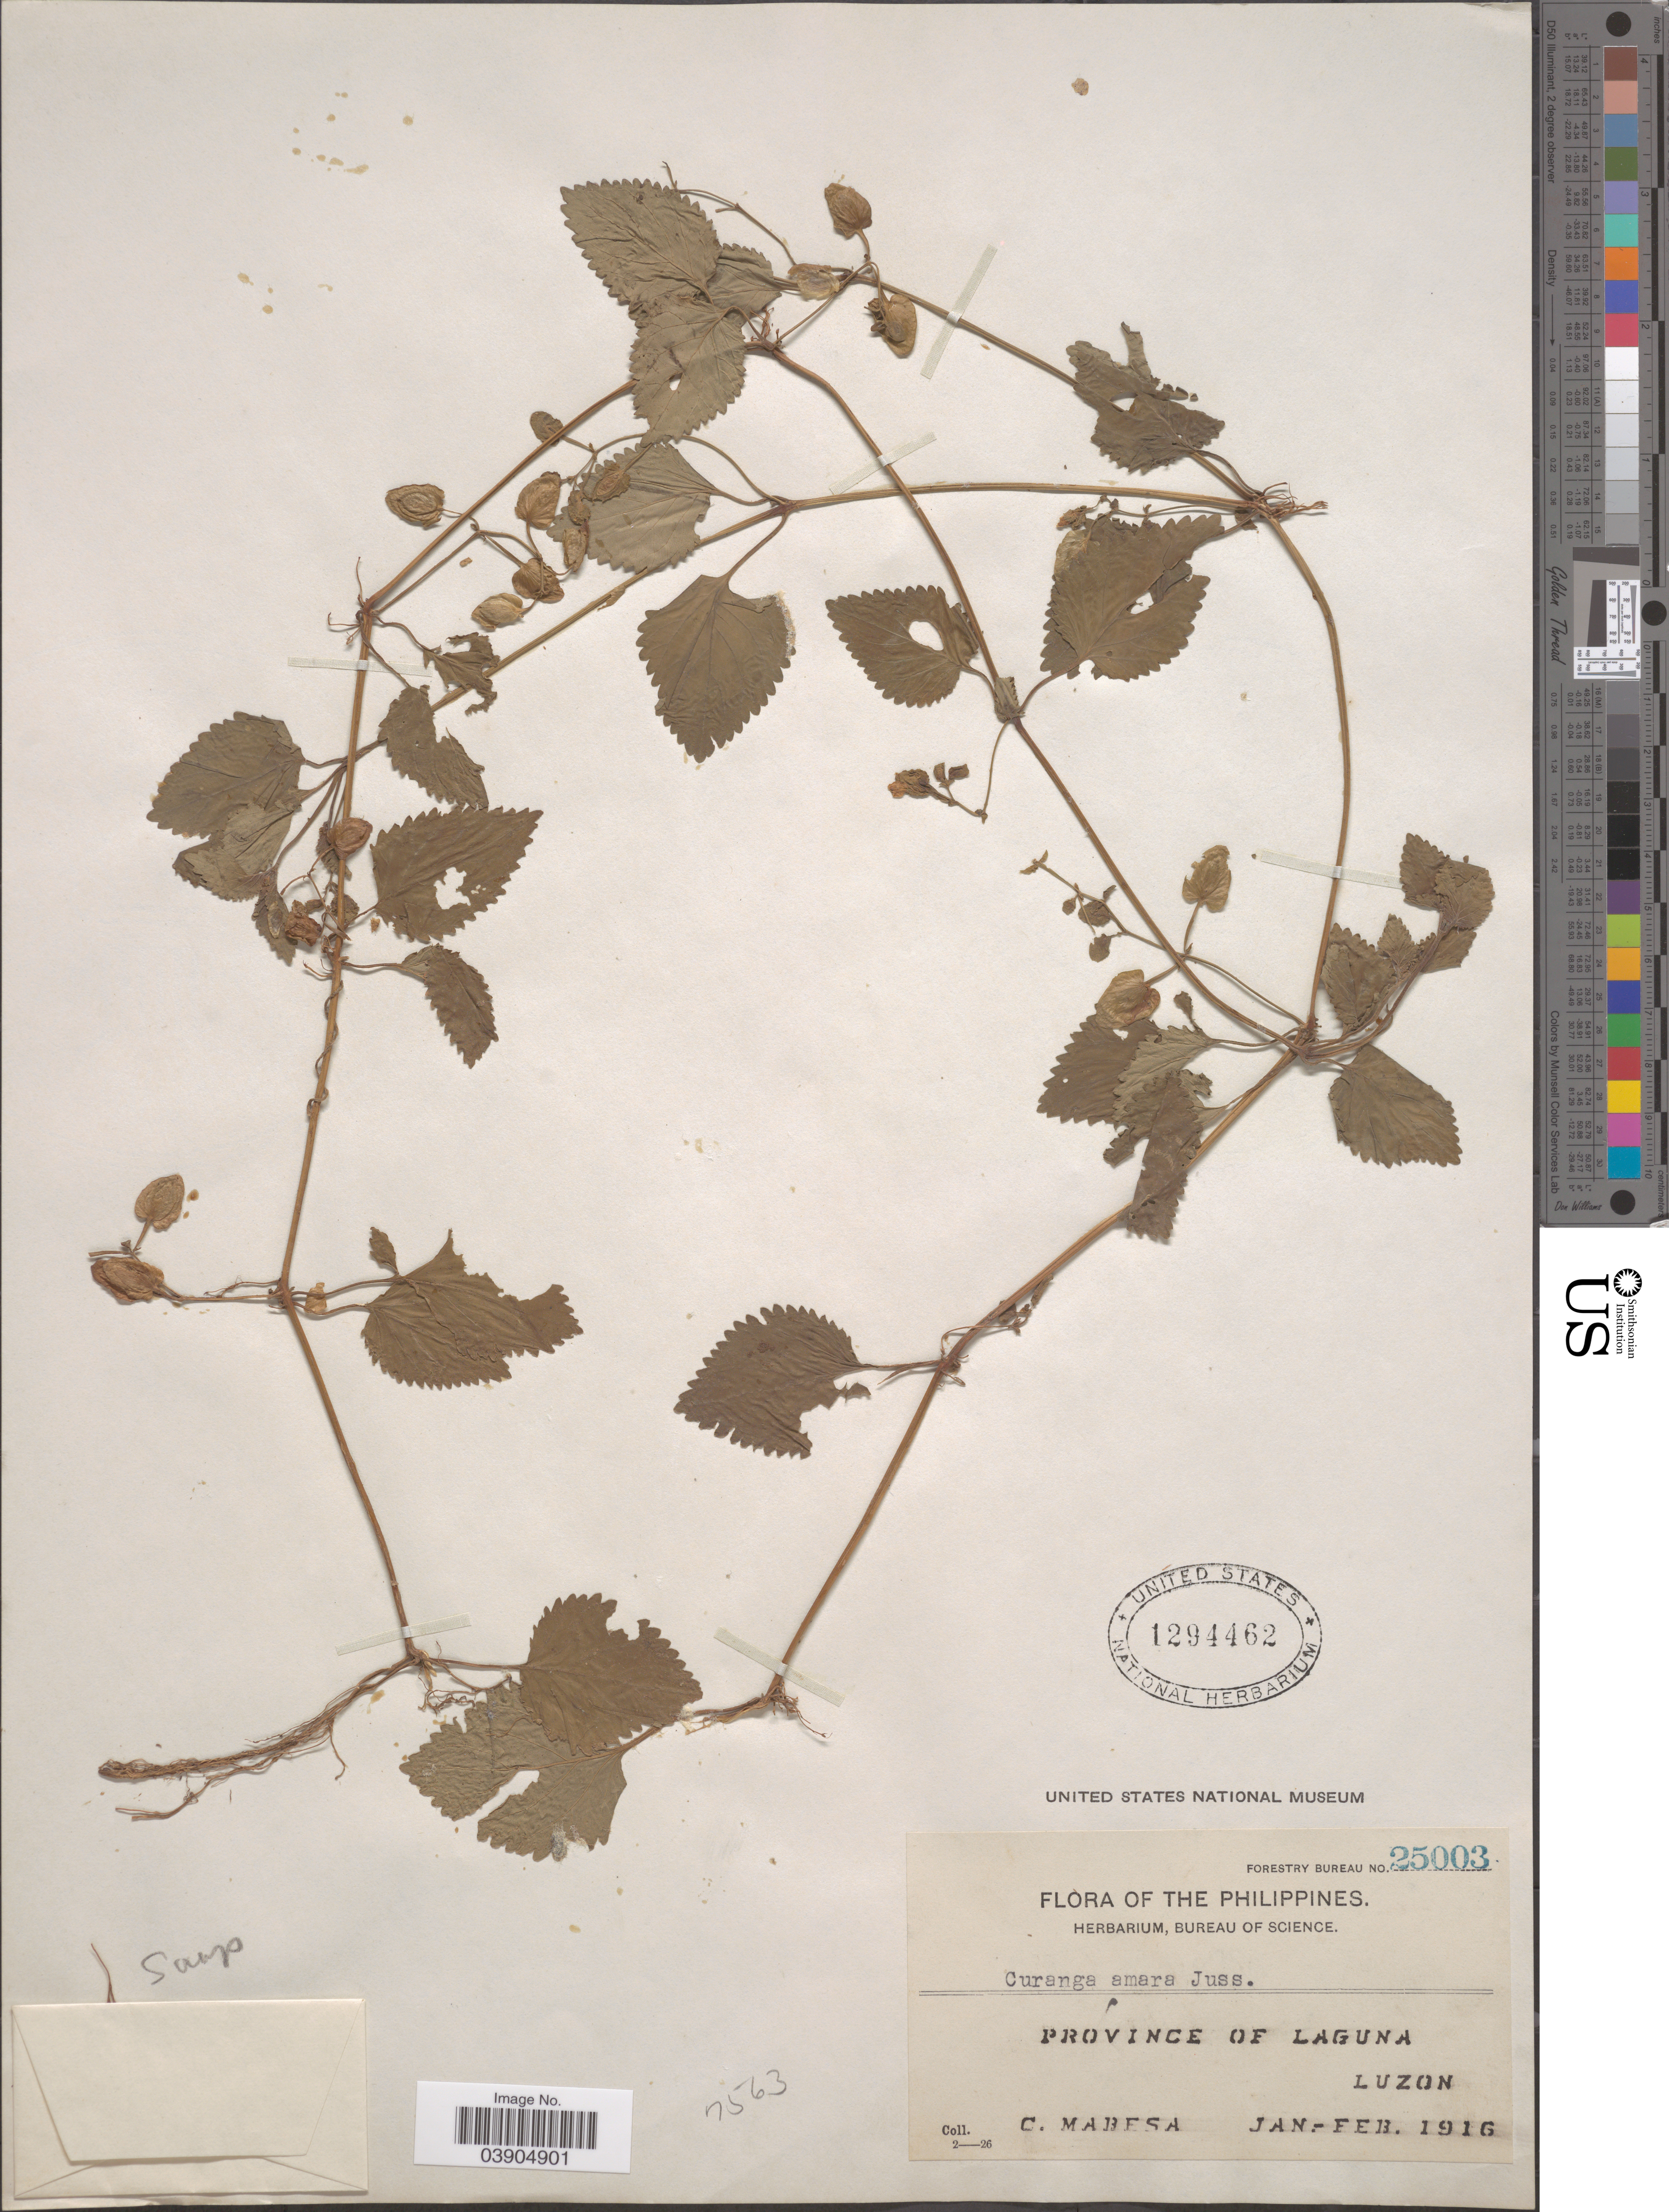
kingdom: Plantae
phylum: Tracheophyta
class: Magnoliopsida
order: Lamiales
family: Linderniaceae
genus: Curanga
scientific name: Curanga amara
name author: Juss.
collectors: C. Mabesa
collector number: Forestry Bureau 25003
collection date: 1916-01/1916-02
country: Philippines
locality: Province of Laguna, Luzon.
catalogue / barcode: US 1294462